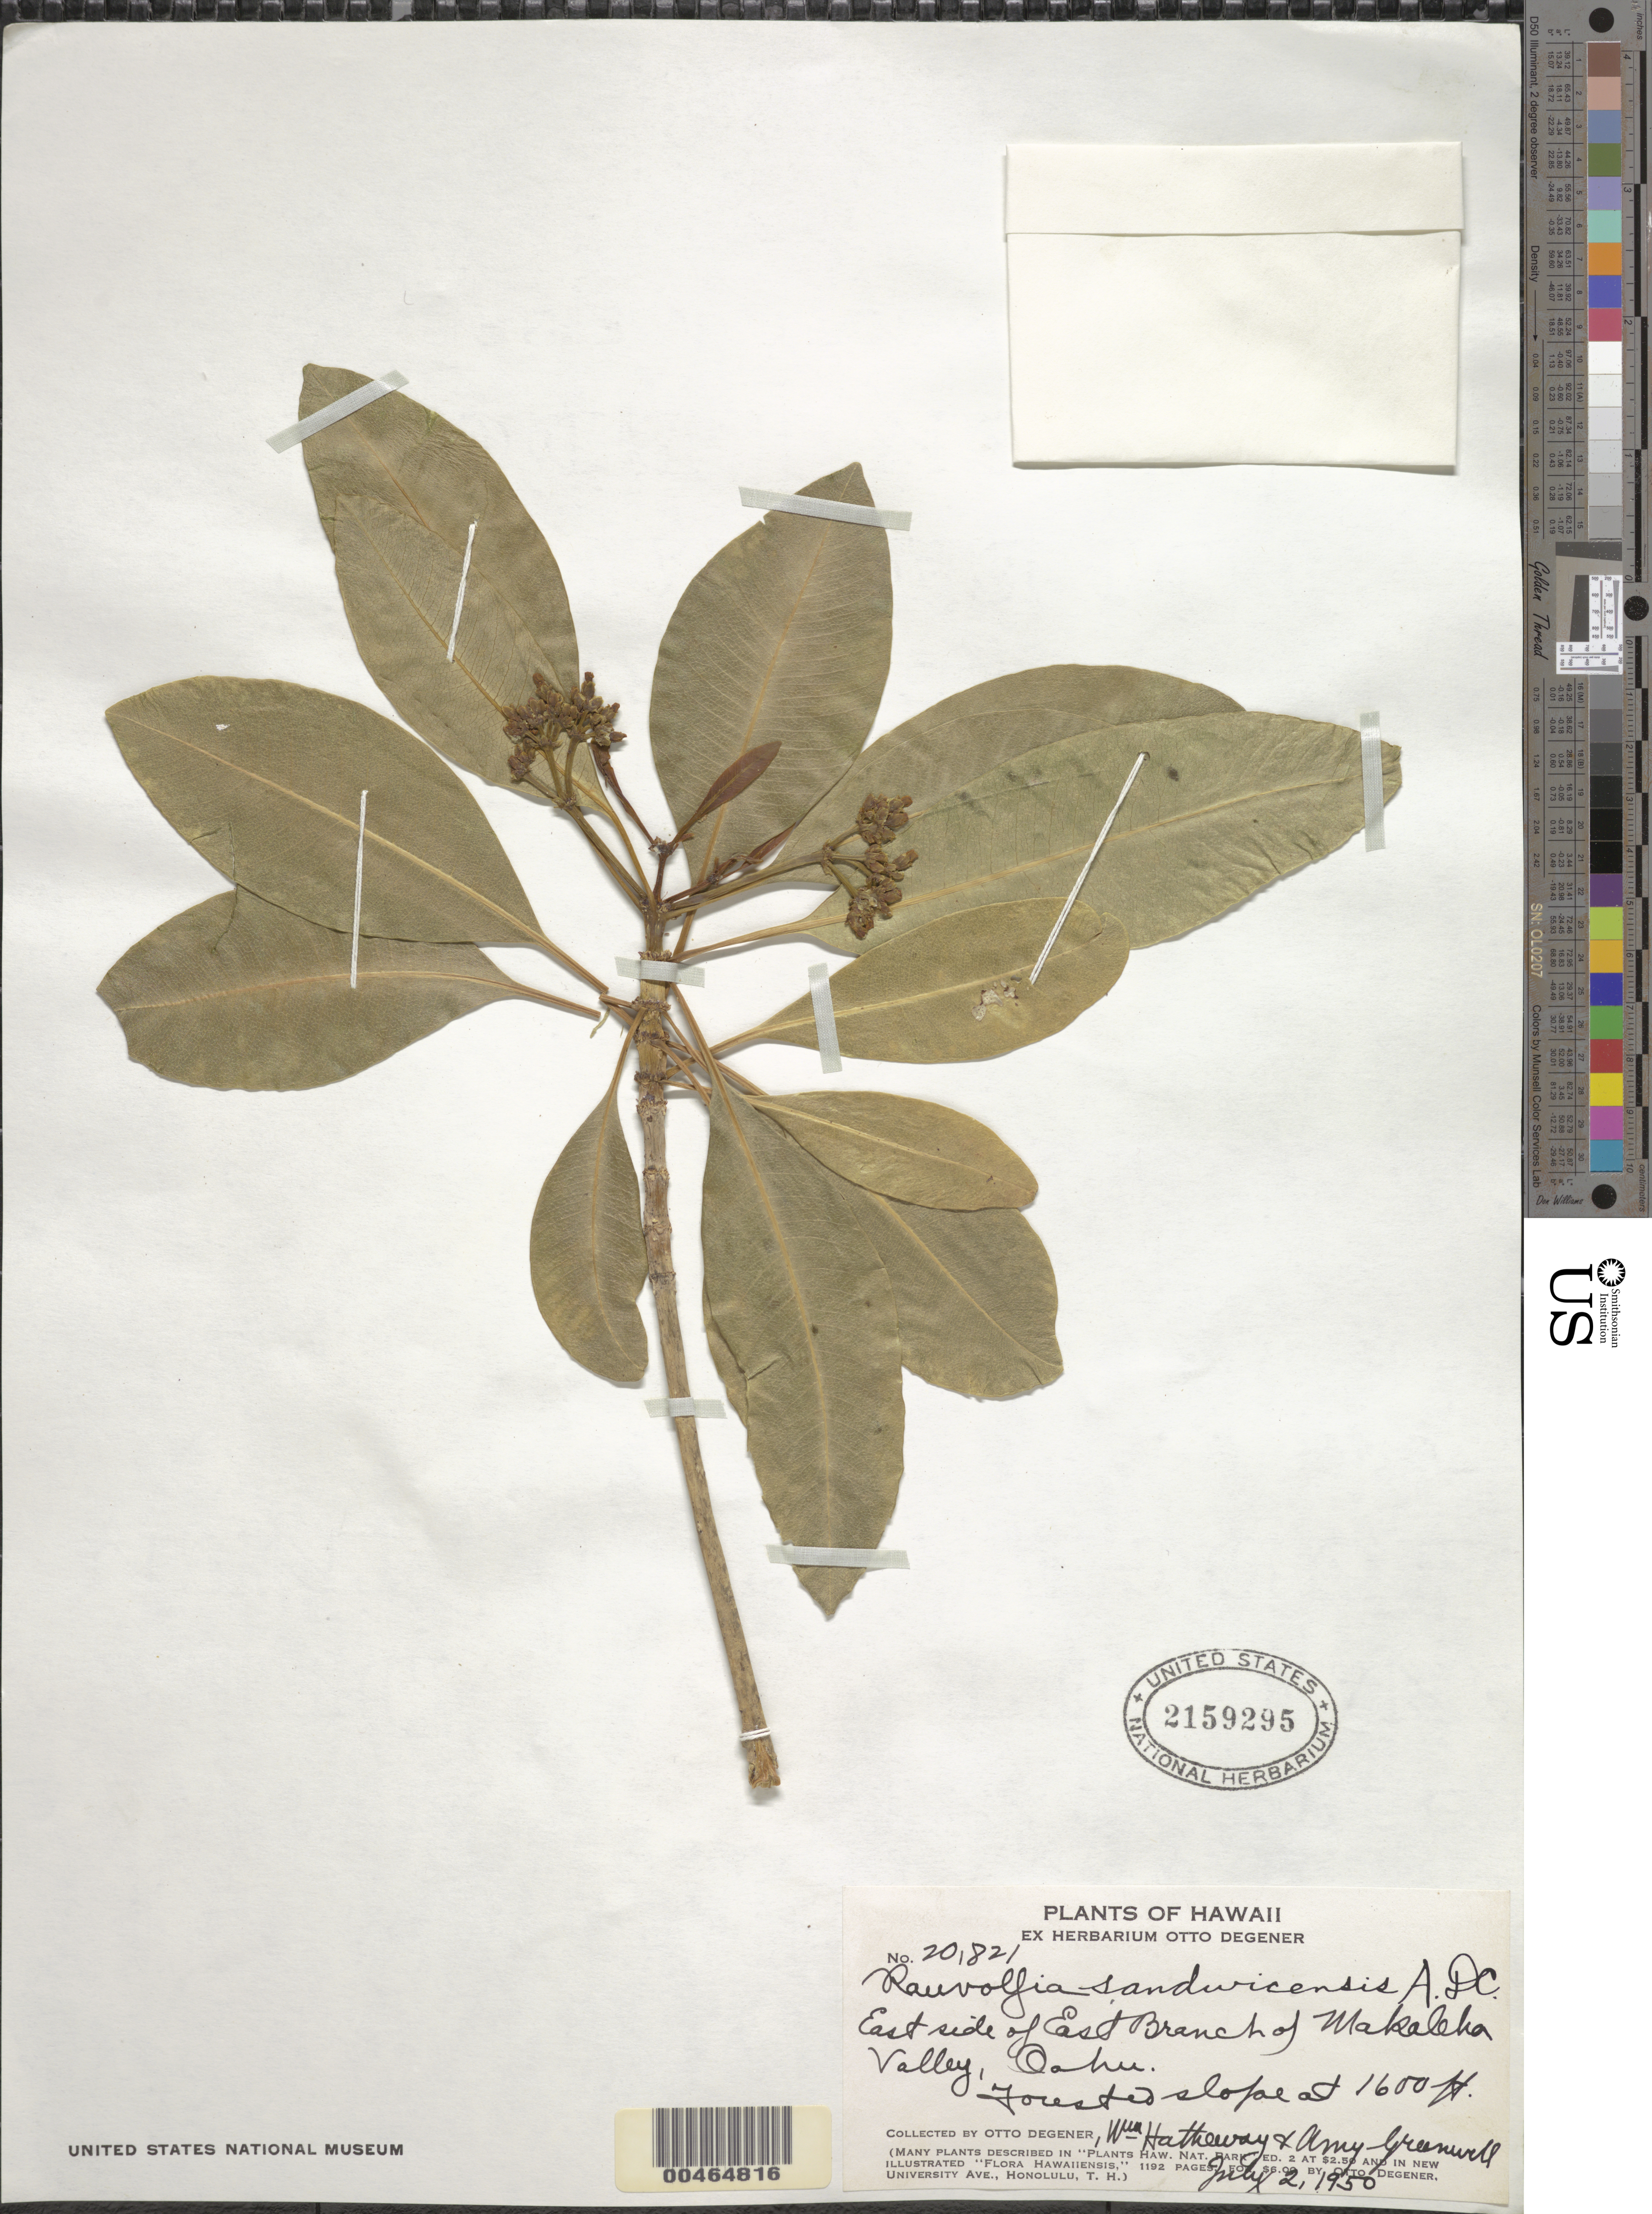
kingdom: Plantae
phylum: Tracheophyta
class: Magnoliopsida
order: Gentianales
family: Apocynaceae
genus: Rauvolfia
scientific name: Rauvolfia sandwicensis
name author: A. DC.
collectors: O. Degener, W. Hatheway & A. B. Greenwell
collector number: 20821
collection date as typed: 2 Jul 1950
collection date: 1950-07-02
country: United States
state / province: Hawaii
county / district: Honolulu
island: Oahu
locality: E side of East Branch of Makaleha Valley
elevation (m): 488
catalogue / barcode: US 2159295